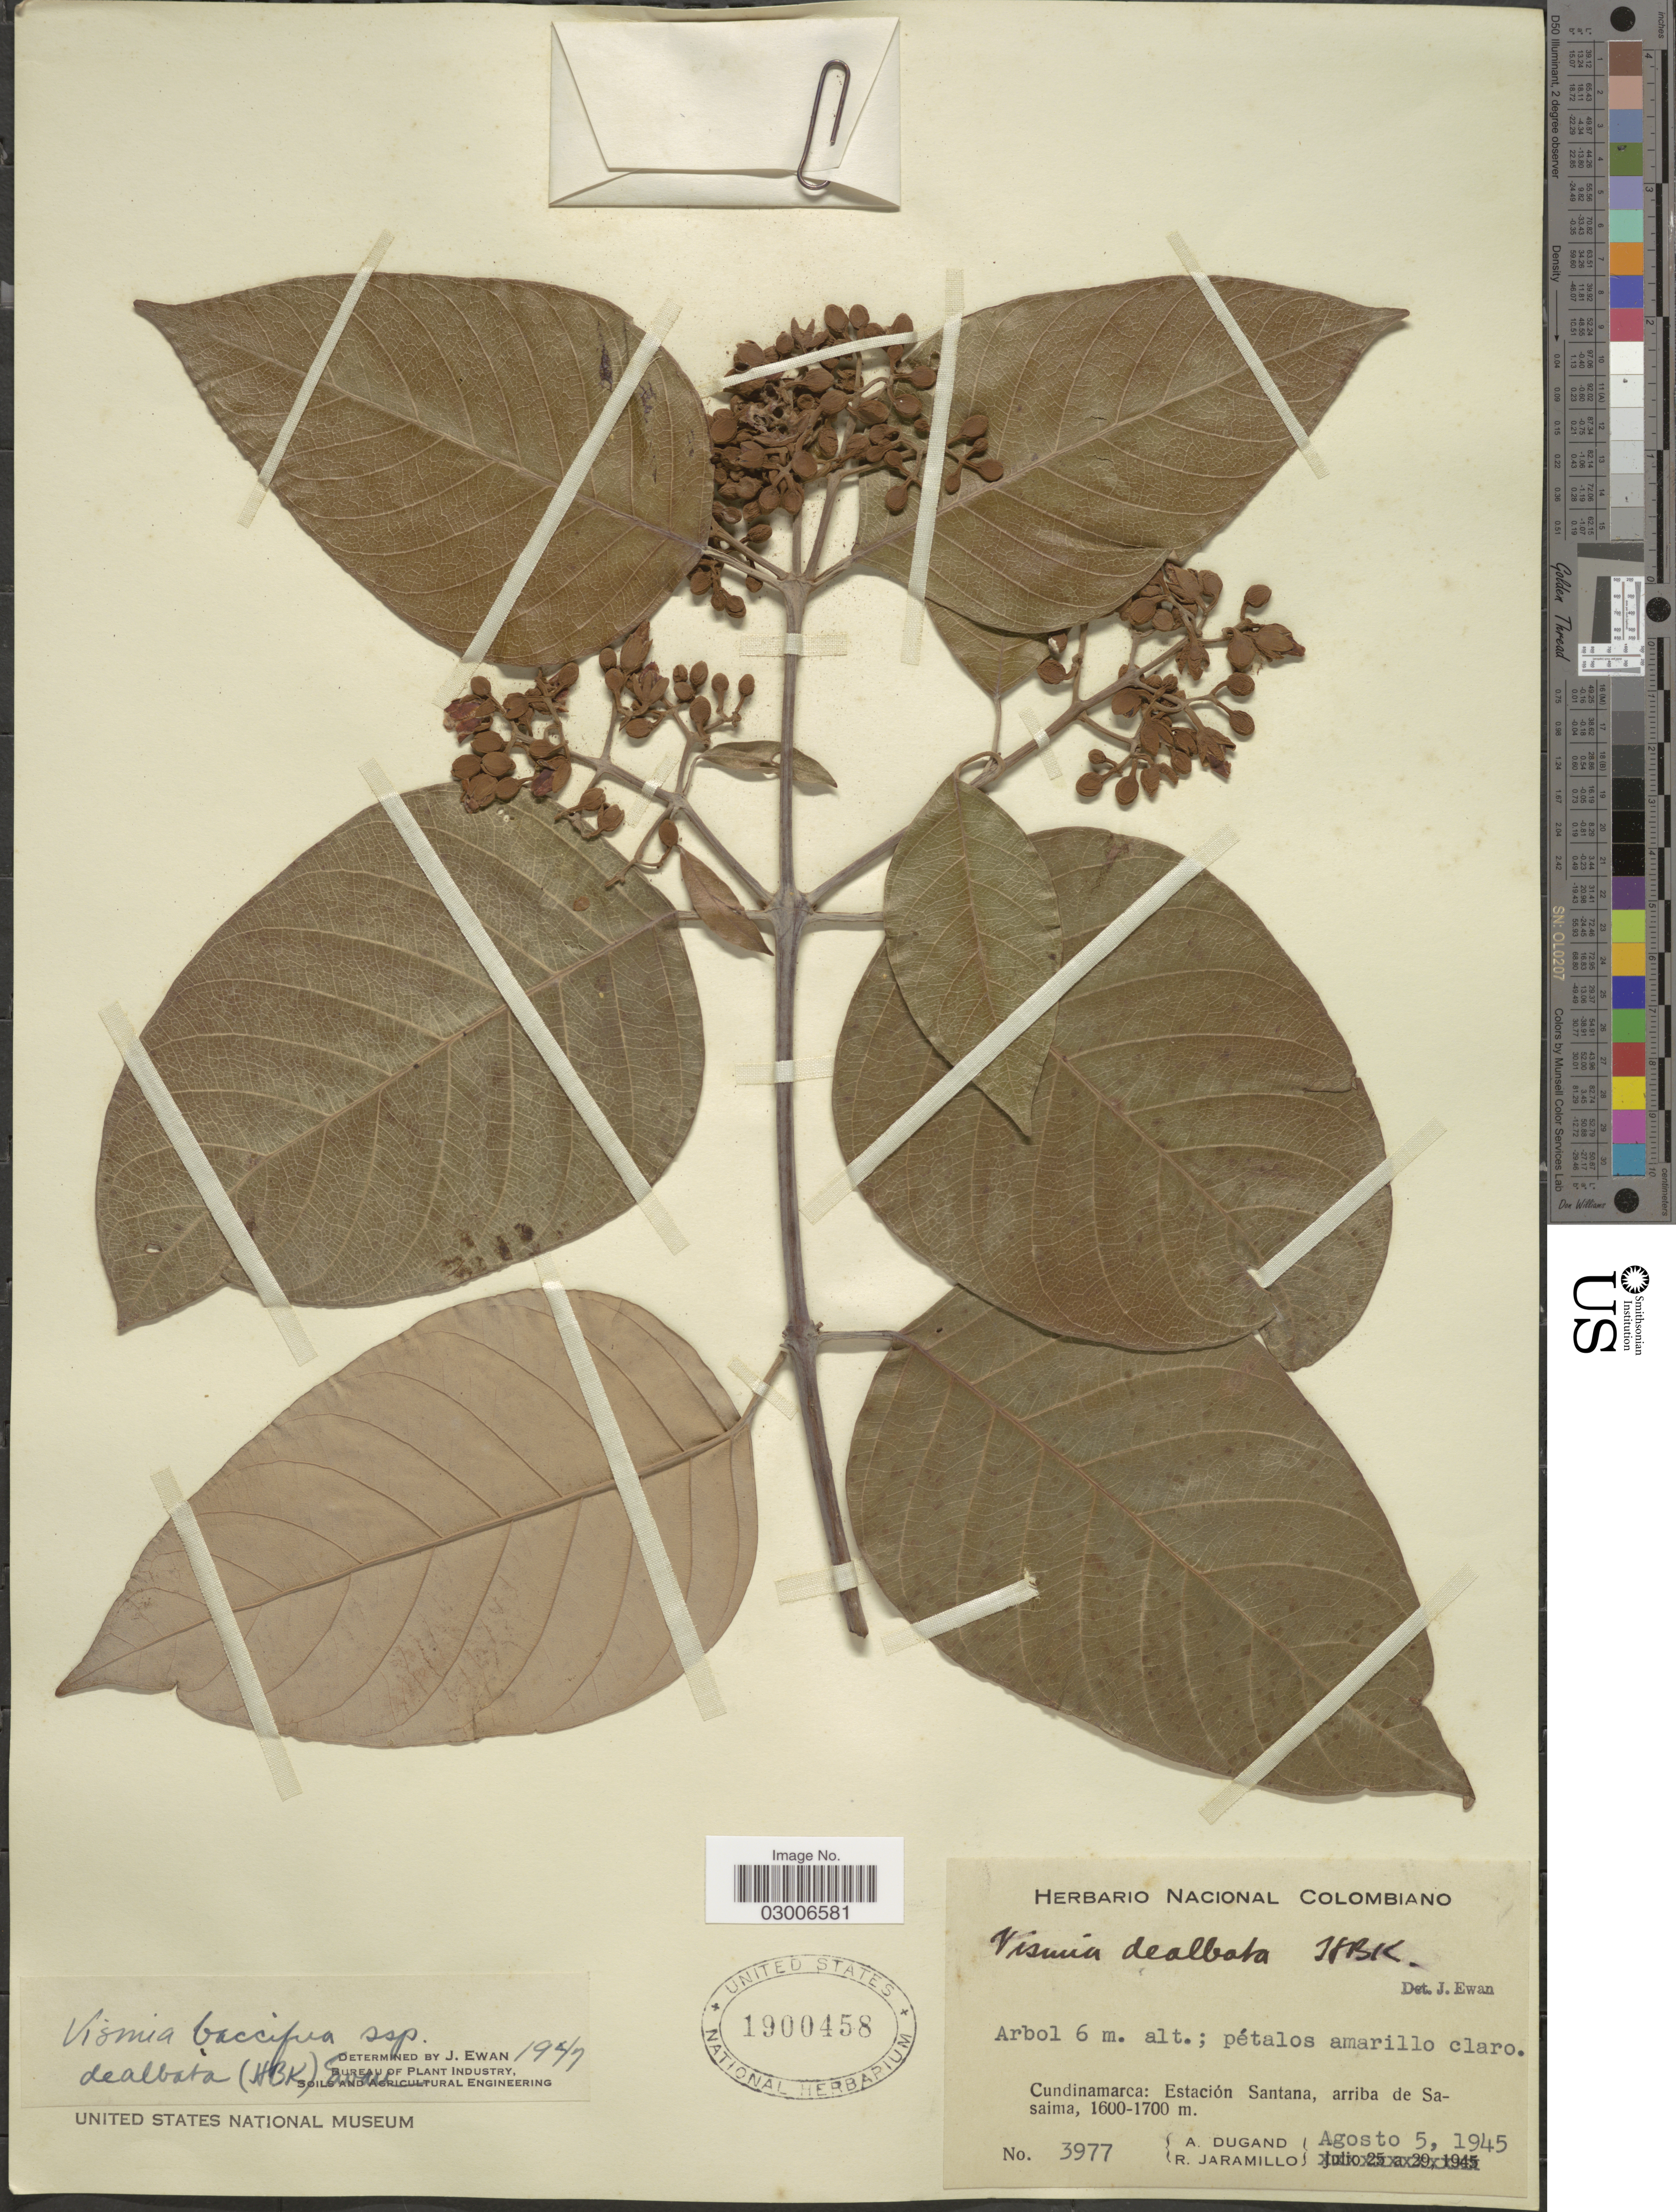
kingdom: Plantae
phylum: Tracheophyta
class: Magnoliopsida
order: Malpighiales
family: Hypericaceae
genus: Vismia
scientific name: Vismia baccifera subsp. dealbata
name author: (Kunth) Ewan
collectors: A. Dugand & R. Jaramillo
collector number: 3977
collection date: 1945-08-05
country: Colombia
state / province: Cundinamarca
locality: Cundinamarca: Estación Santana, arriba de Sasaima.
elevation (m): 1600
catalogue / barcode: US 1900458